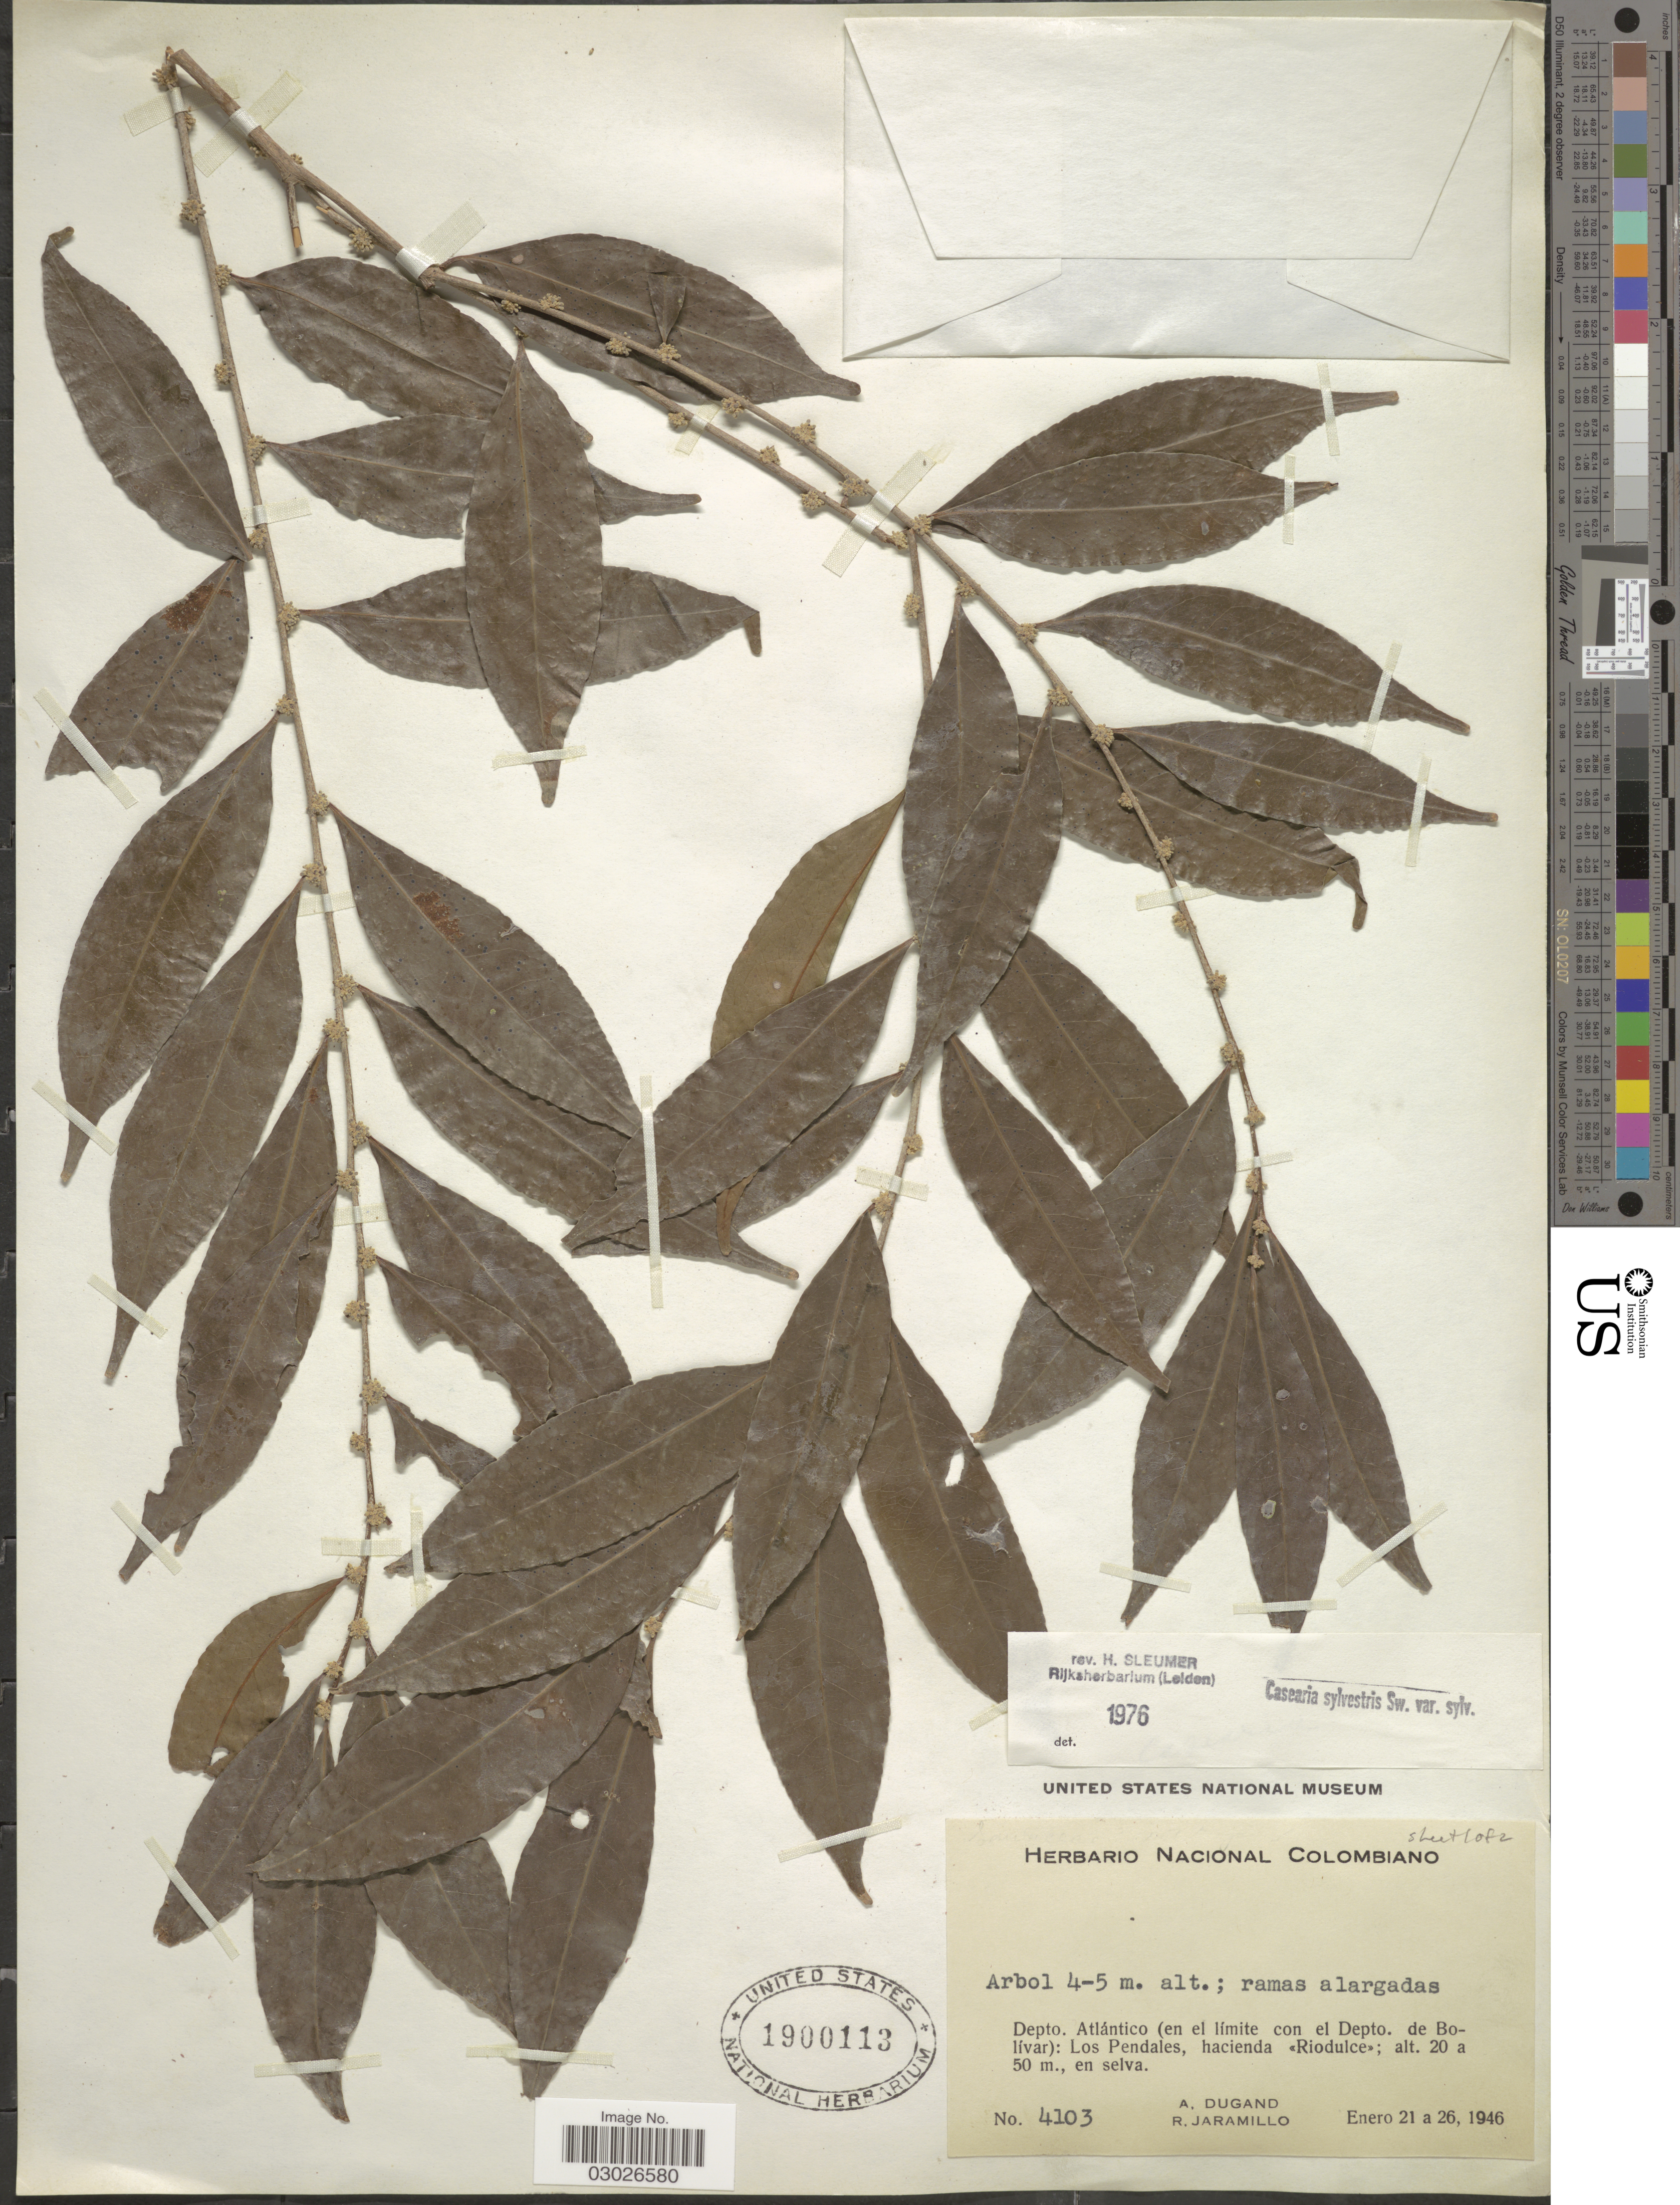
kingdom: Plantae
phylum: Tracheophyta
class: Magnoliopsida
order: Malpighiales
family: Salicaceae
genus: Casearia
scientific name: Casearia sylvestris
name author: Sw.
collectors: A. Dugand & R. Jaramillo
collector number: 4103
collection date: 1946-01-21/1946-01-26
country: Colombia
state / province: Atlántico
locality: Depto. Atlántico (en el límite con el Depto. de Bolívar): Los Pendales, hacienda <<Riodulce>>.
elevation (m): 20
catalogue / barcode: US 1900113